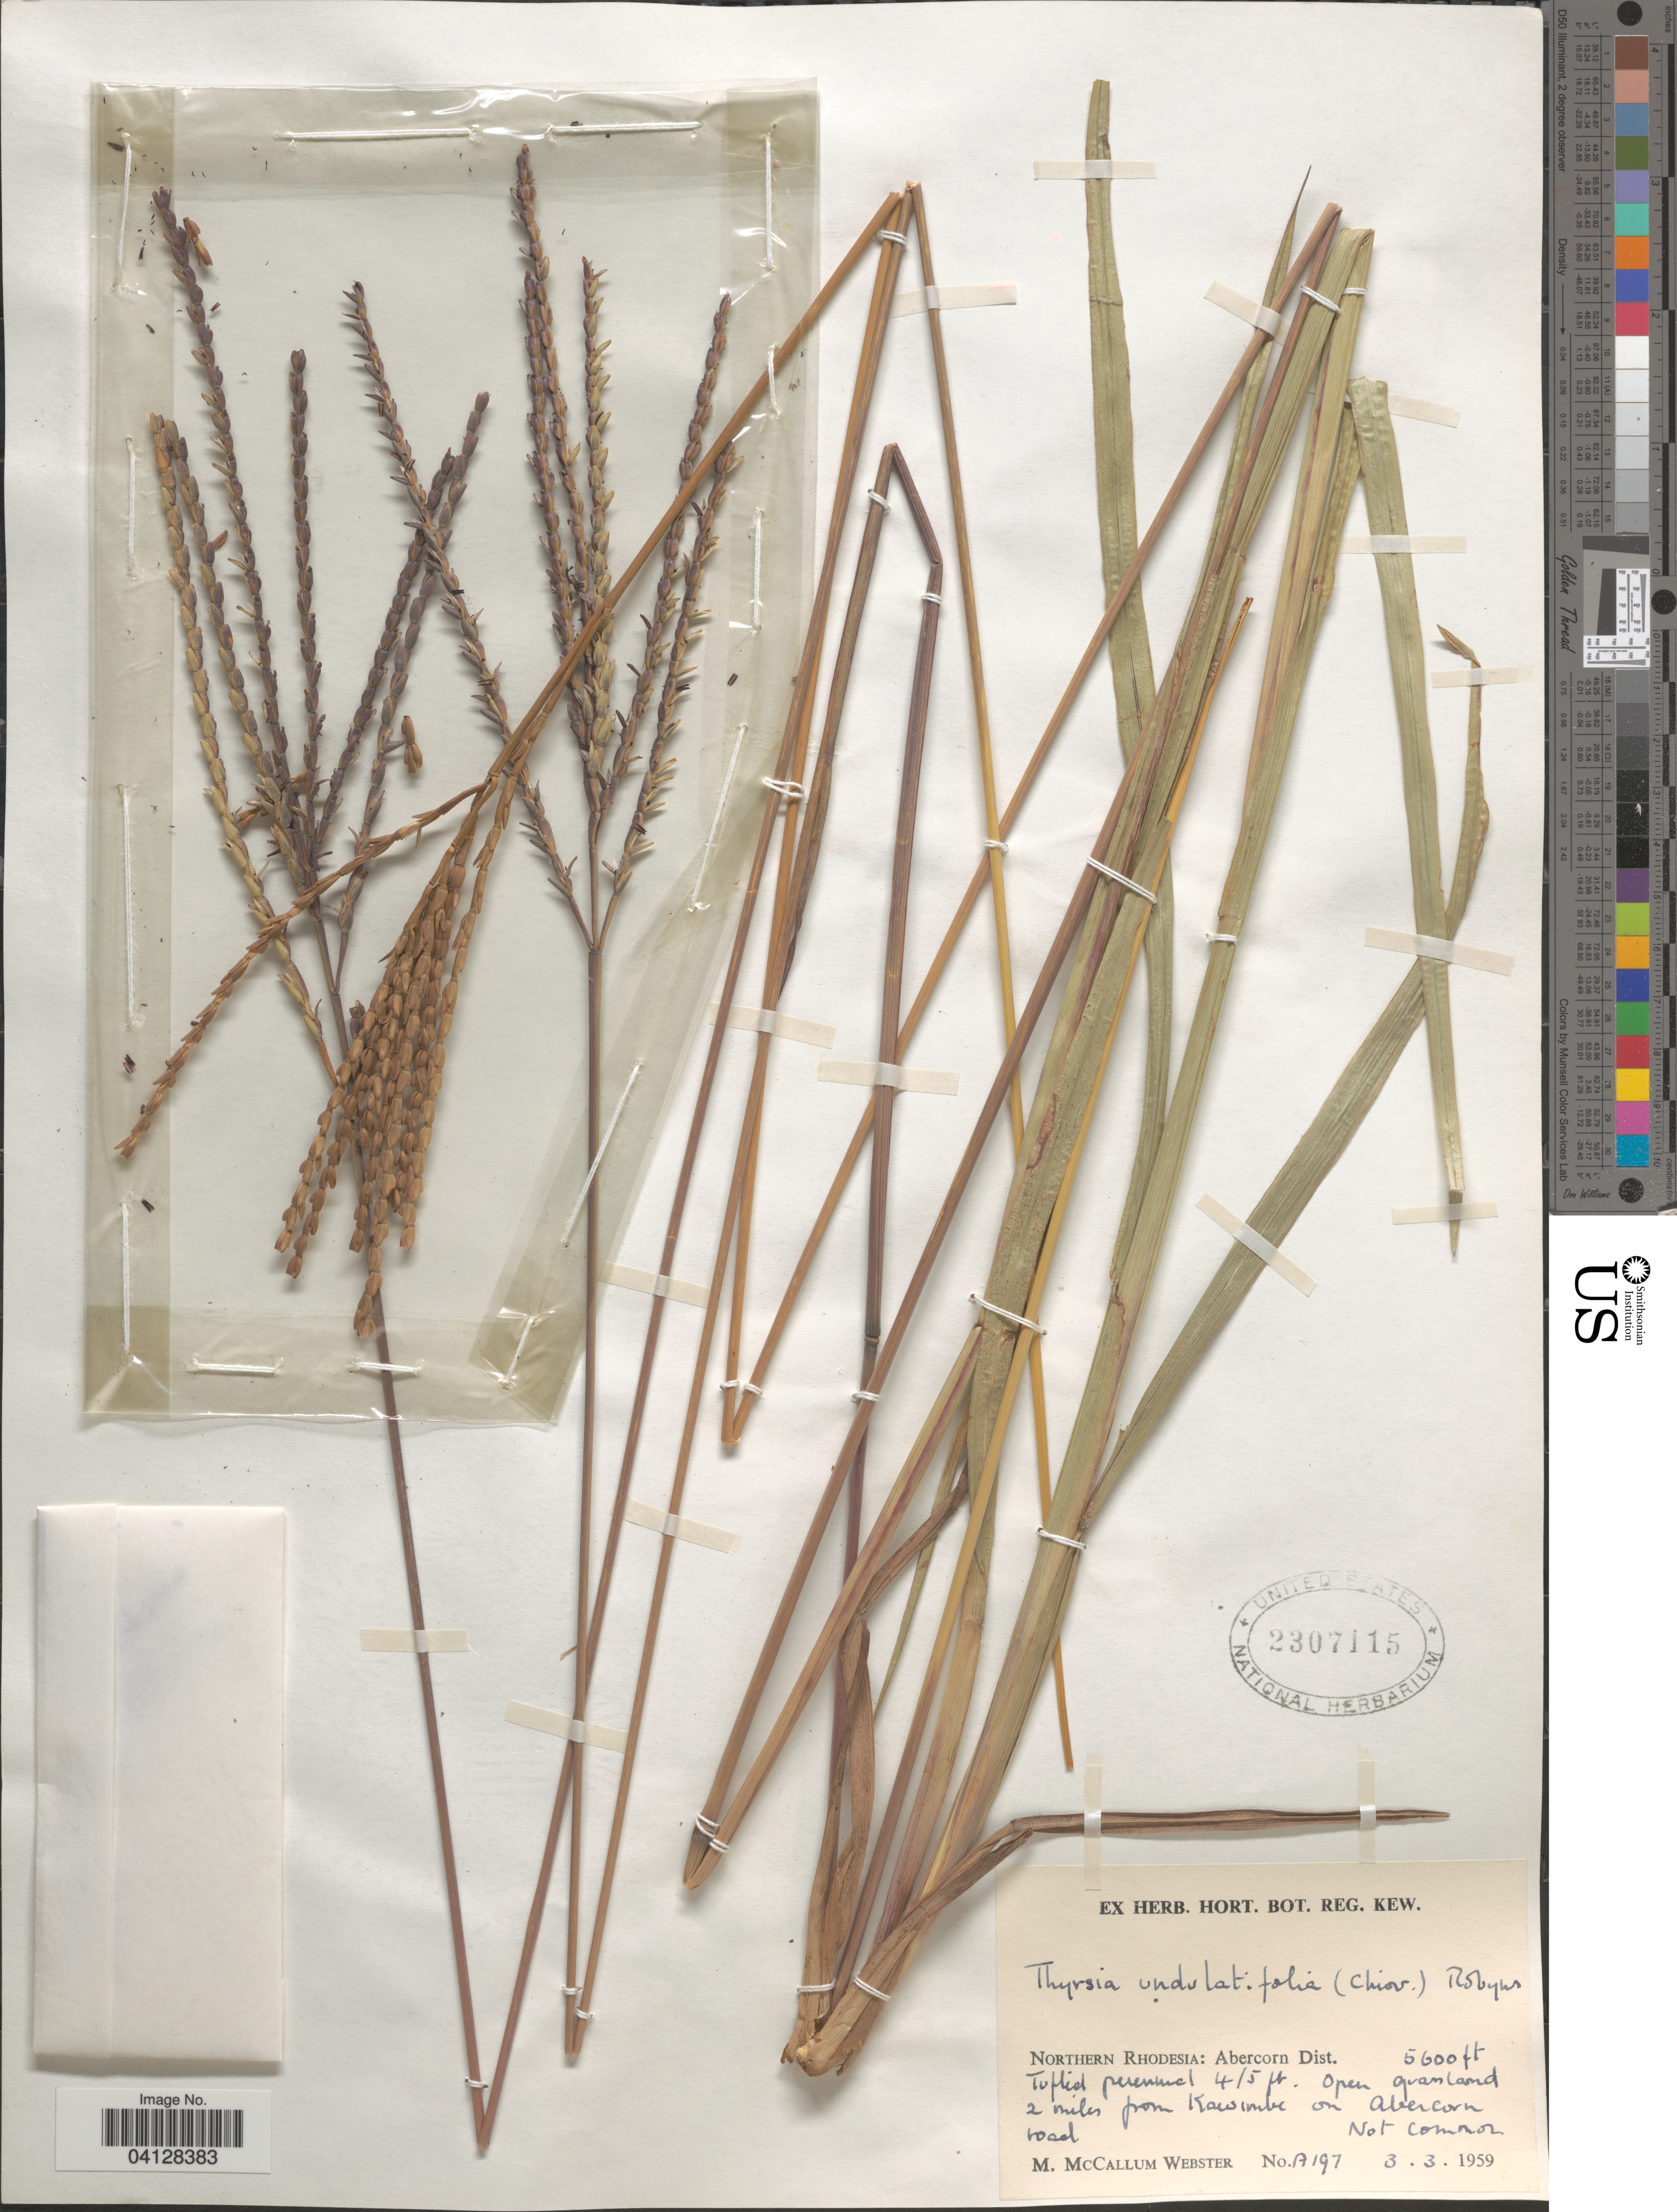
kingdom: Plantae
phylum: Tracheophyta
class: Liliopsida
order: Poales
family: Poaceae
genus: Thyrsia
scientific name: Thyrsia undulatifolia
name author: (Chiov.) Robyns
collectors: M. Webster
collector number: A197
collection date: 1959-03-03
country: Zambia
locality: Northern Rhodesia: Abercorn Dist. Open grassland 2 miles from Kawimbe on Abercorn road.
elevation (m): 1707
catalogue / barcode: US 2307115